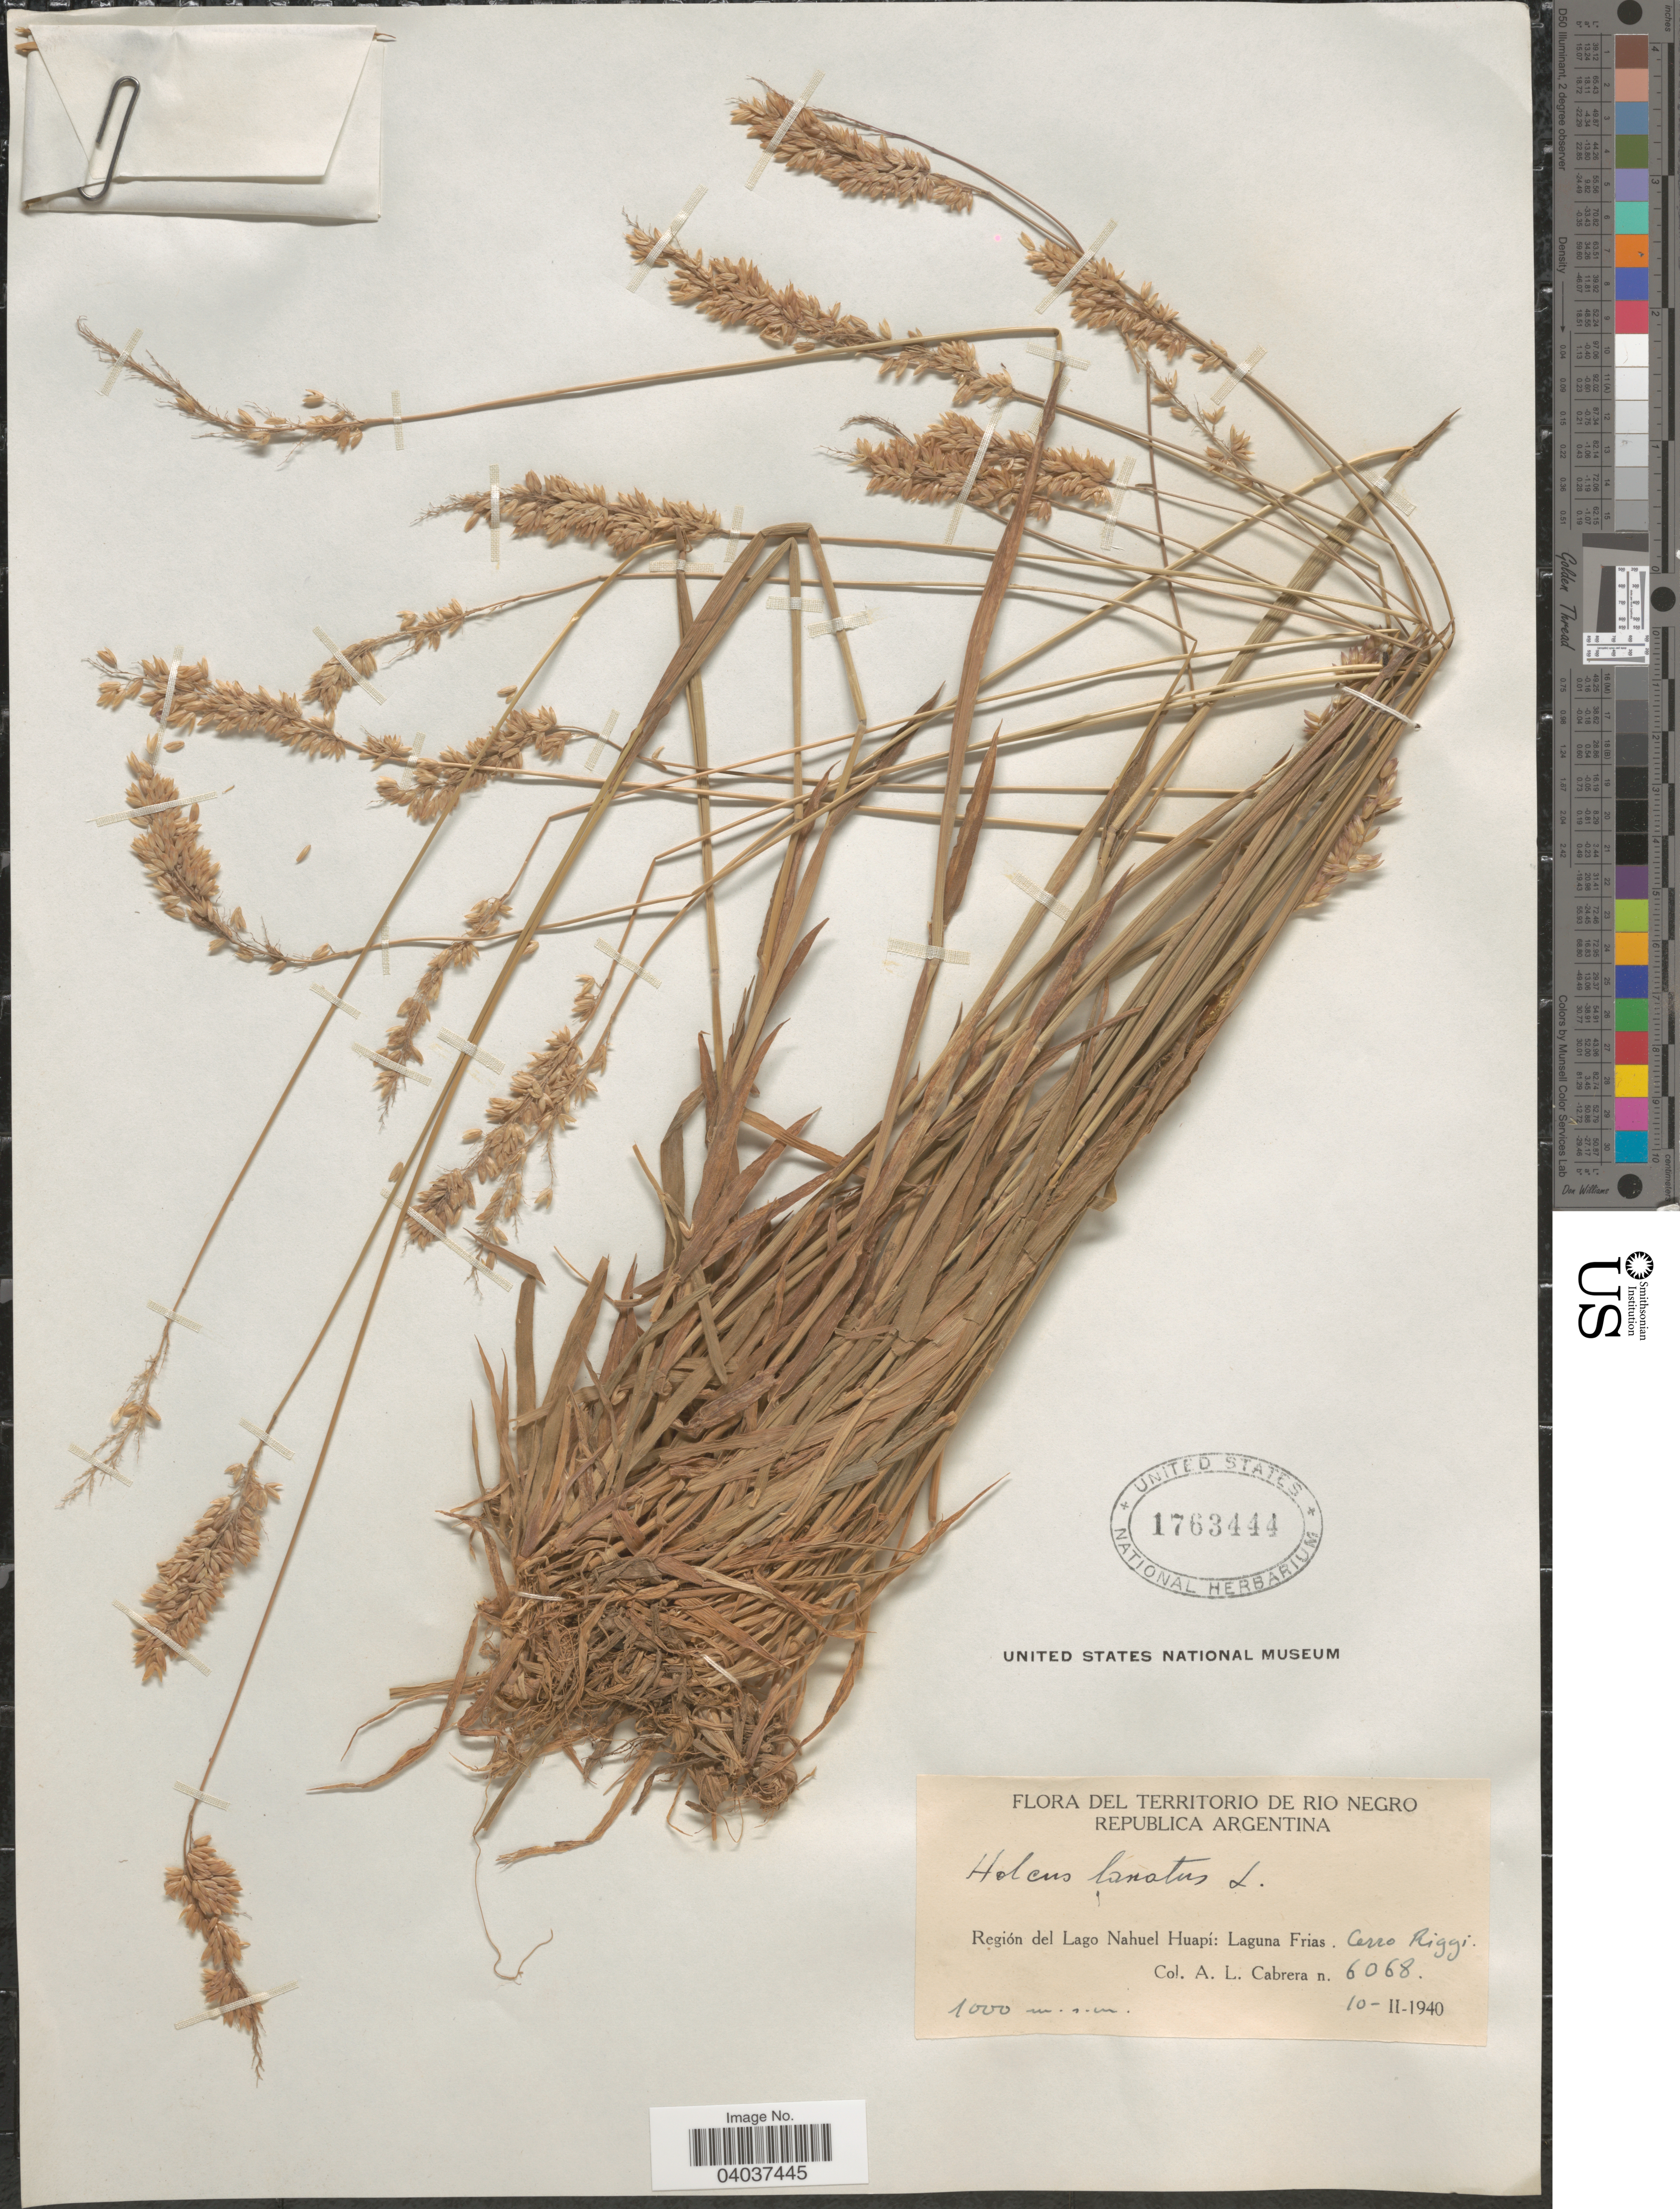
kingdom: Plantae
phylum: Tracheophyta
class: Liliopsida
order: Poales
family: Poaceae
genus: Holcus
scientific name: Holcus lanatus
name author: L.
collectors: A. L. Cabrera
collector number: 6068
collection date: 1940-02-10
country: Argentina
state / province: Rio Negro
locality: Territorio de Rio Negro. Región del Lago Nahuel Huapí: Laguna Frias. Cerro Riggi.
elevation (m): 1000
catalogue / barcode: US 1763444